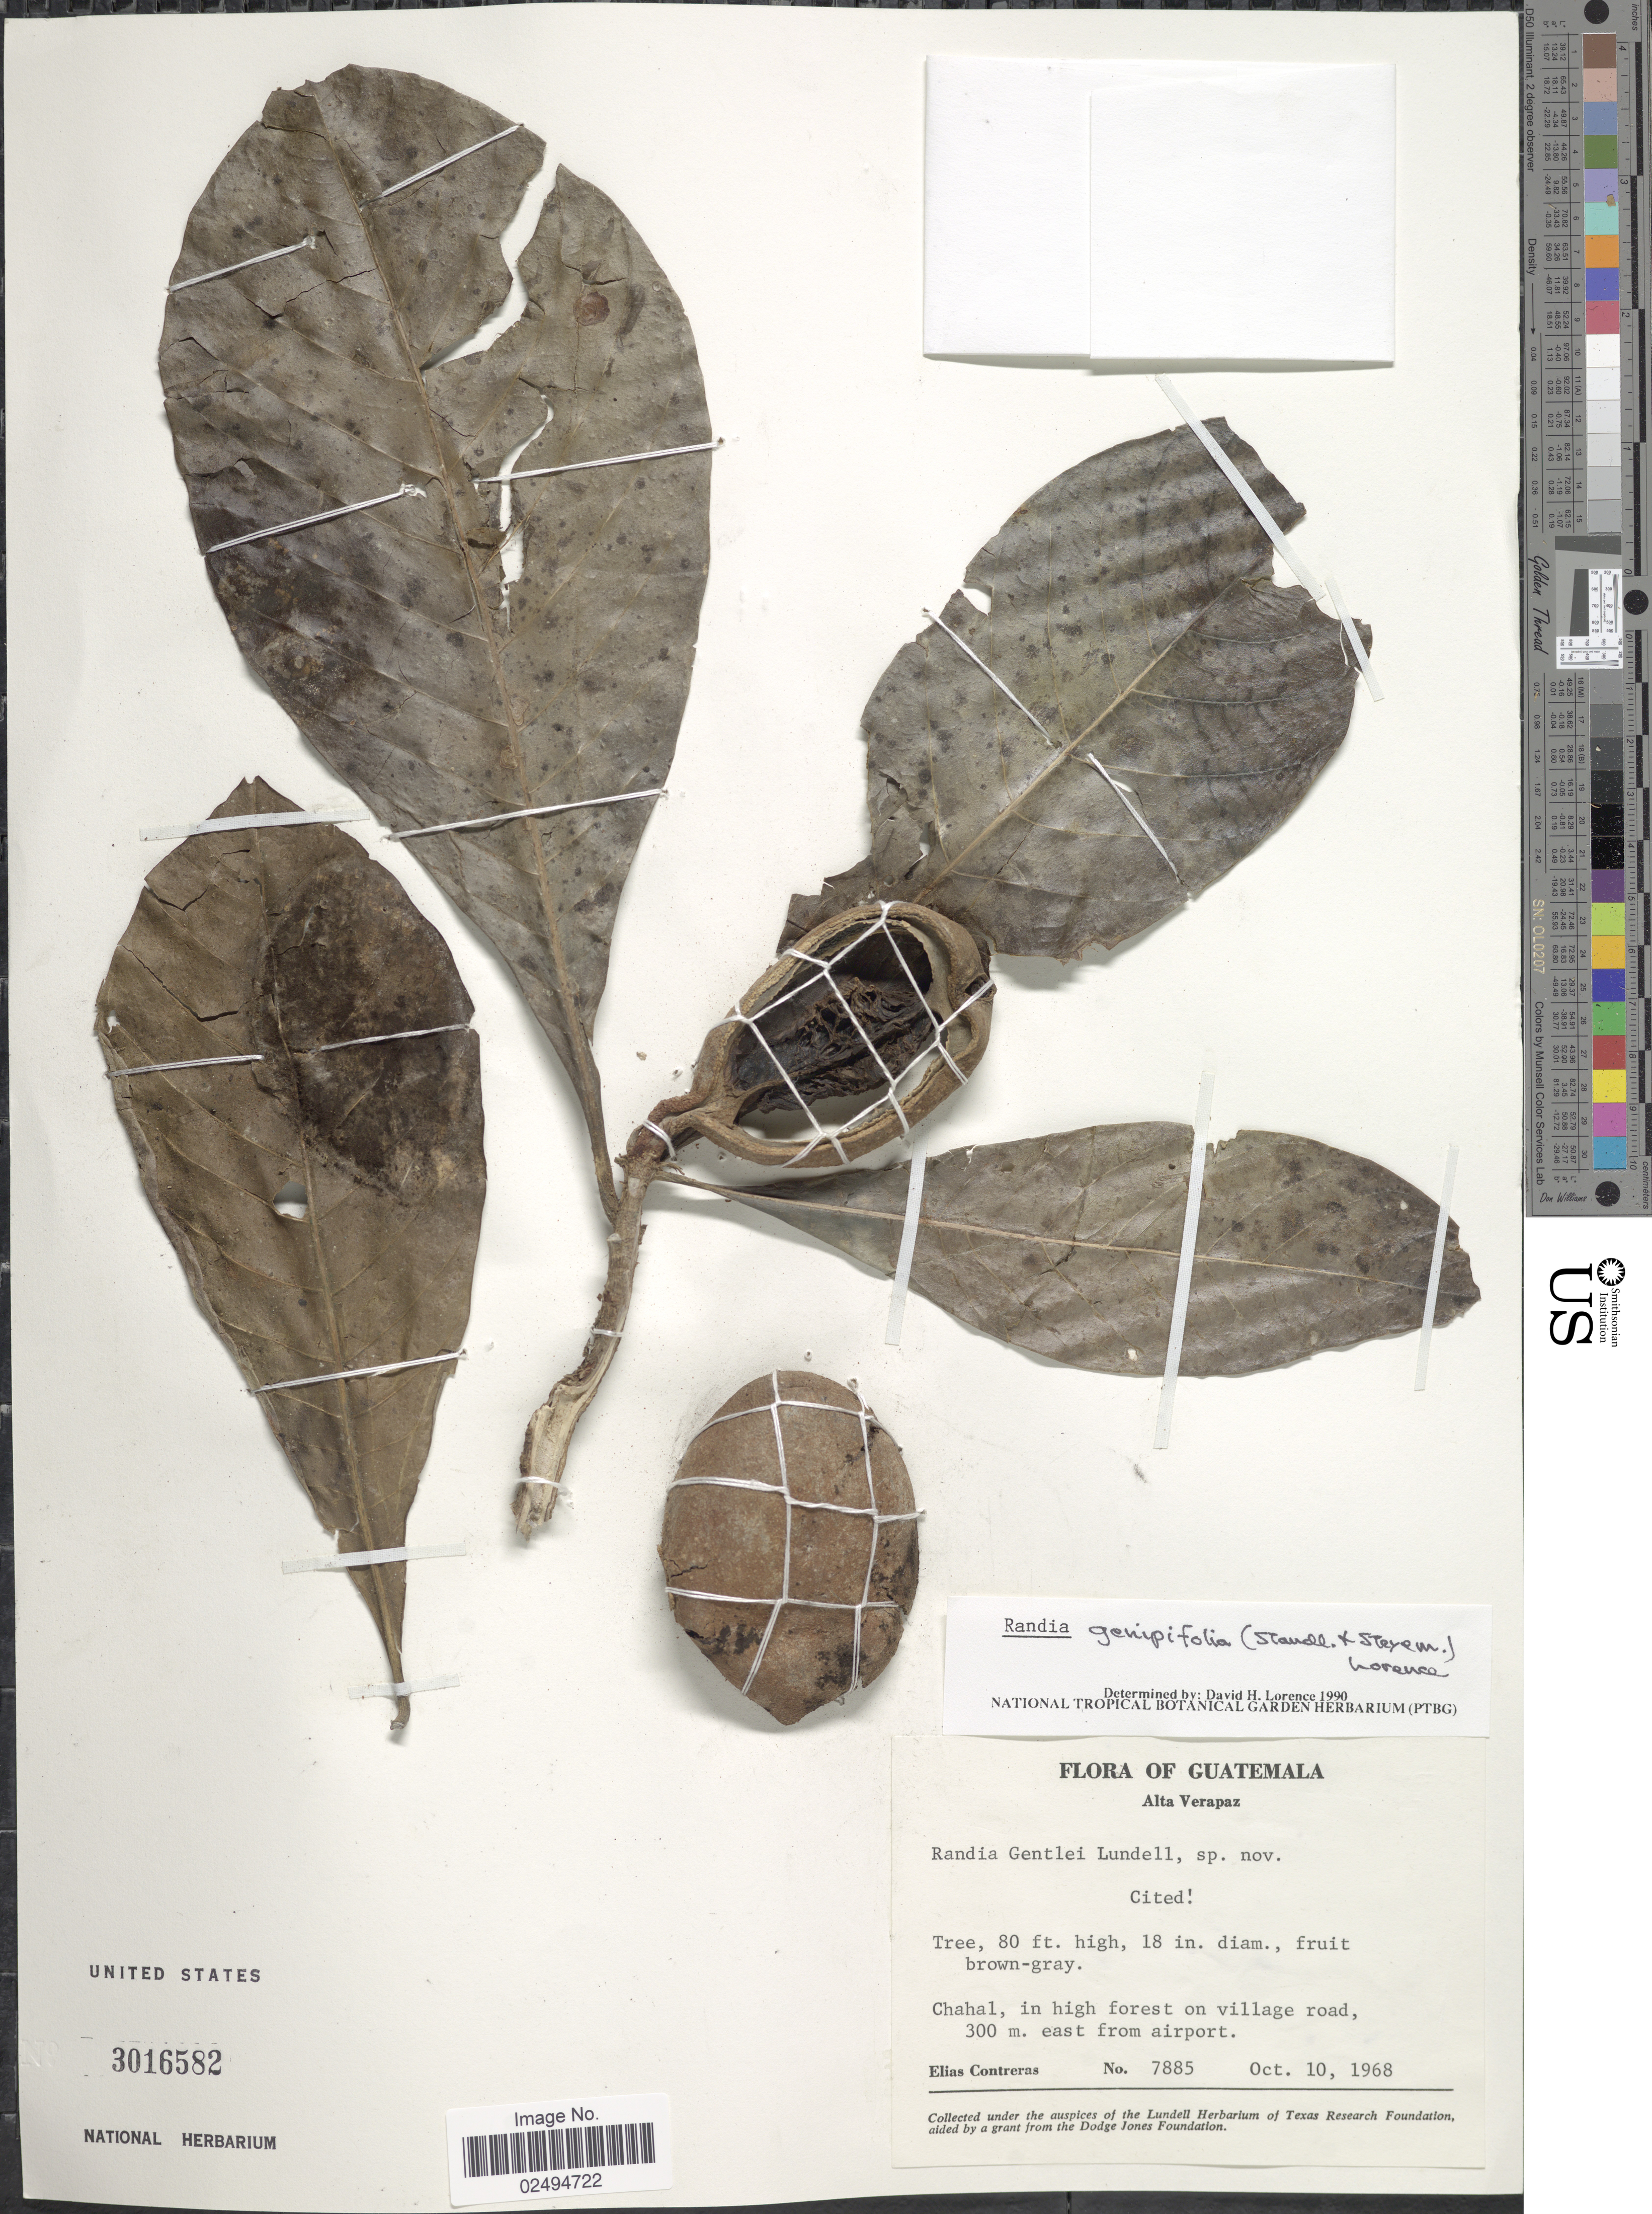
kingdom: Plantae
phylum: Tracheophyta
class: Magnoliopsida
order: Gentianales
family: Rubiaceae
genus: Randia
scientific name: Randia gentlei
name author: Lundell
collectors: E. Contreras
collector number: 7885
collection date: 1968-10-10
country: Guatemala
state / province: Alta Verapaz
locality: Chahal, in high forest on village road, 300 m. east from airport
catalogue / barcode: US 3016582